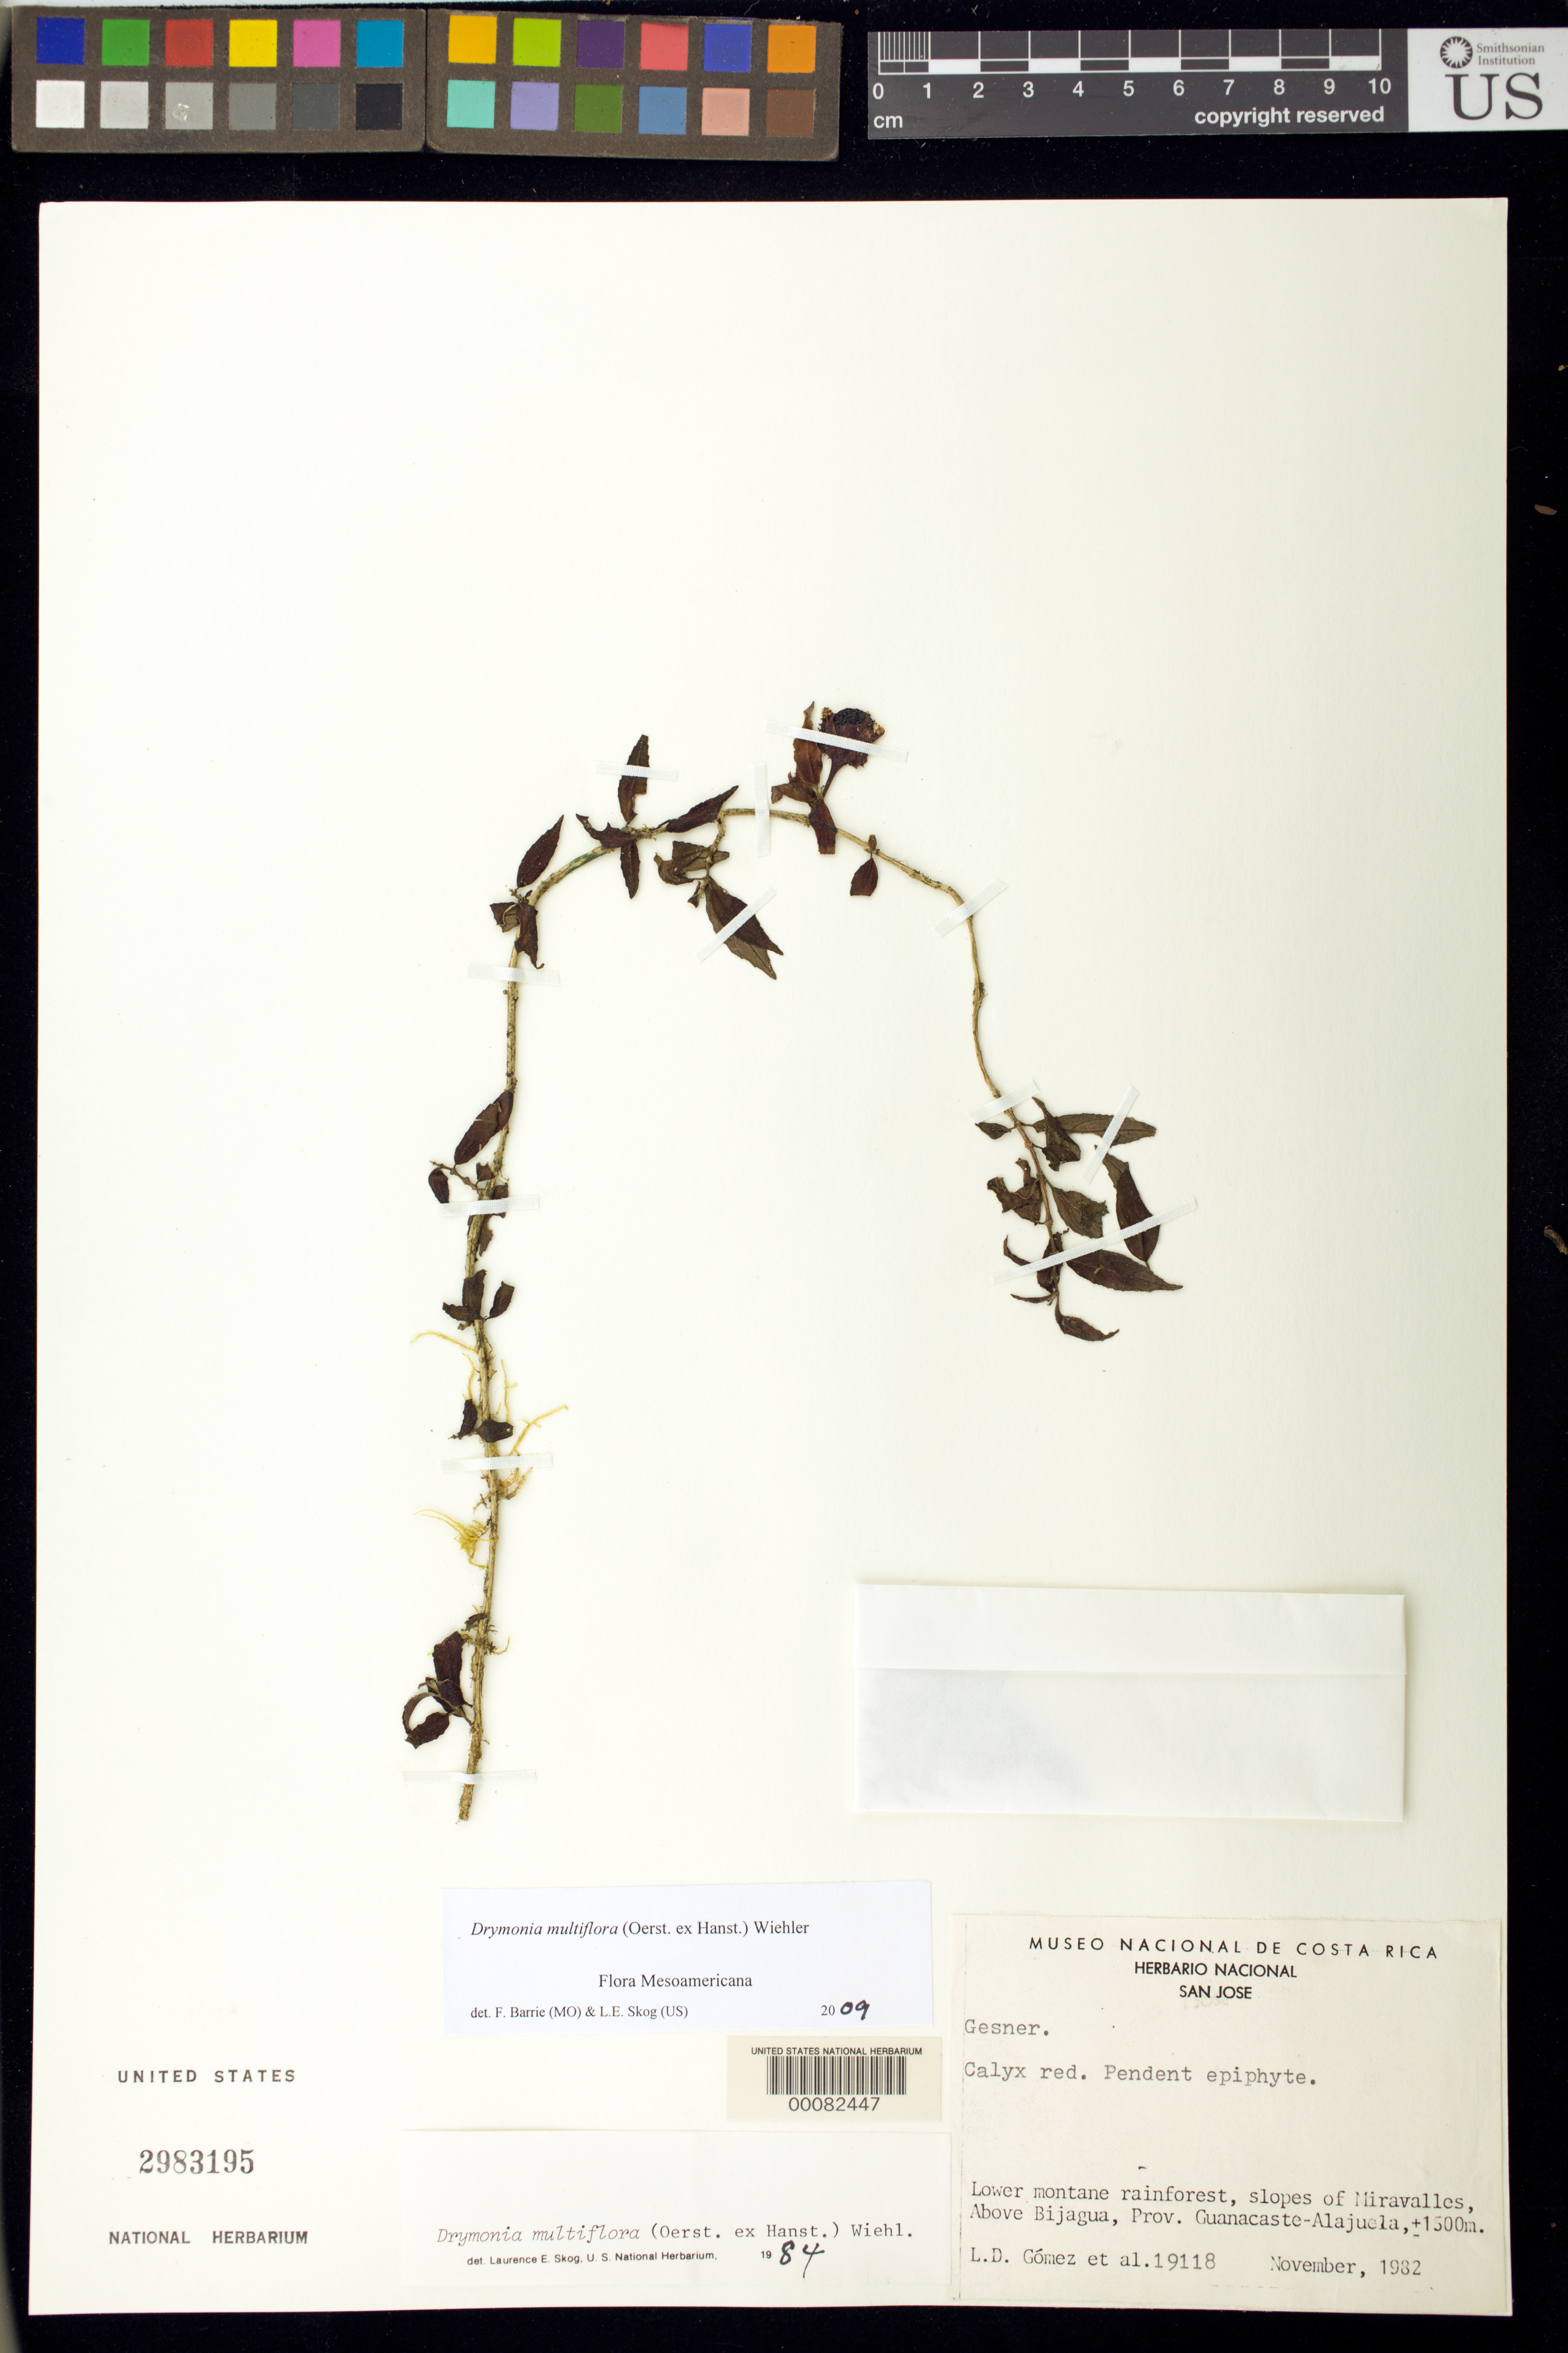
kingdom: Plantae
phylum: Tracheophyta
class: Magnoliopsida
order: Lamiales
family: Gesneriaceae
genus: Drymonia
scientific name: Drymonia multiflora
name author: (Oerst. ex Hanst.) Wiehler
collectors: L. D. Gómez & et al.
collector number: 19118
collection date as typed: Nov 1982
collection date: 1982-11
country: Costa Rica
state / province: Alajuela/Guanacaste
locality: Slopes of Miravalles, above Bijagua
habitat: Lower montane rainforest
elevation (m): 1500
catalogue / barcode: US 2983195